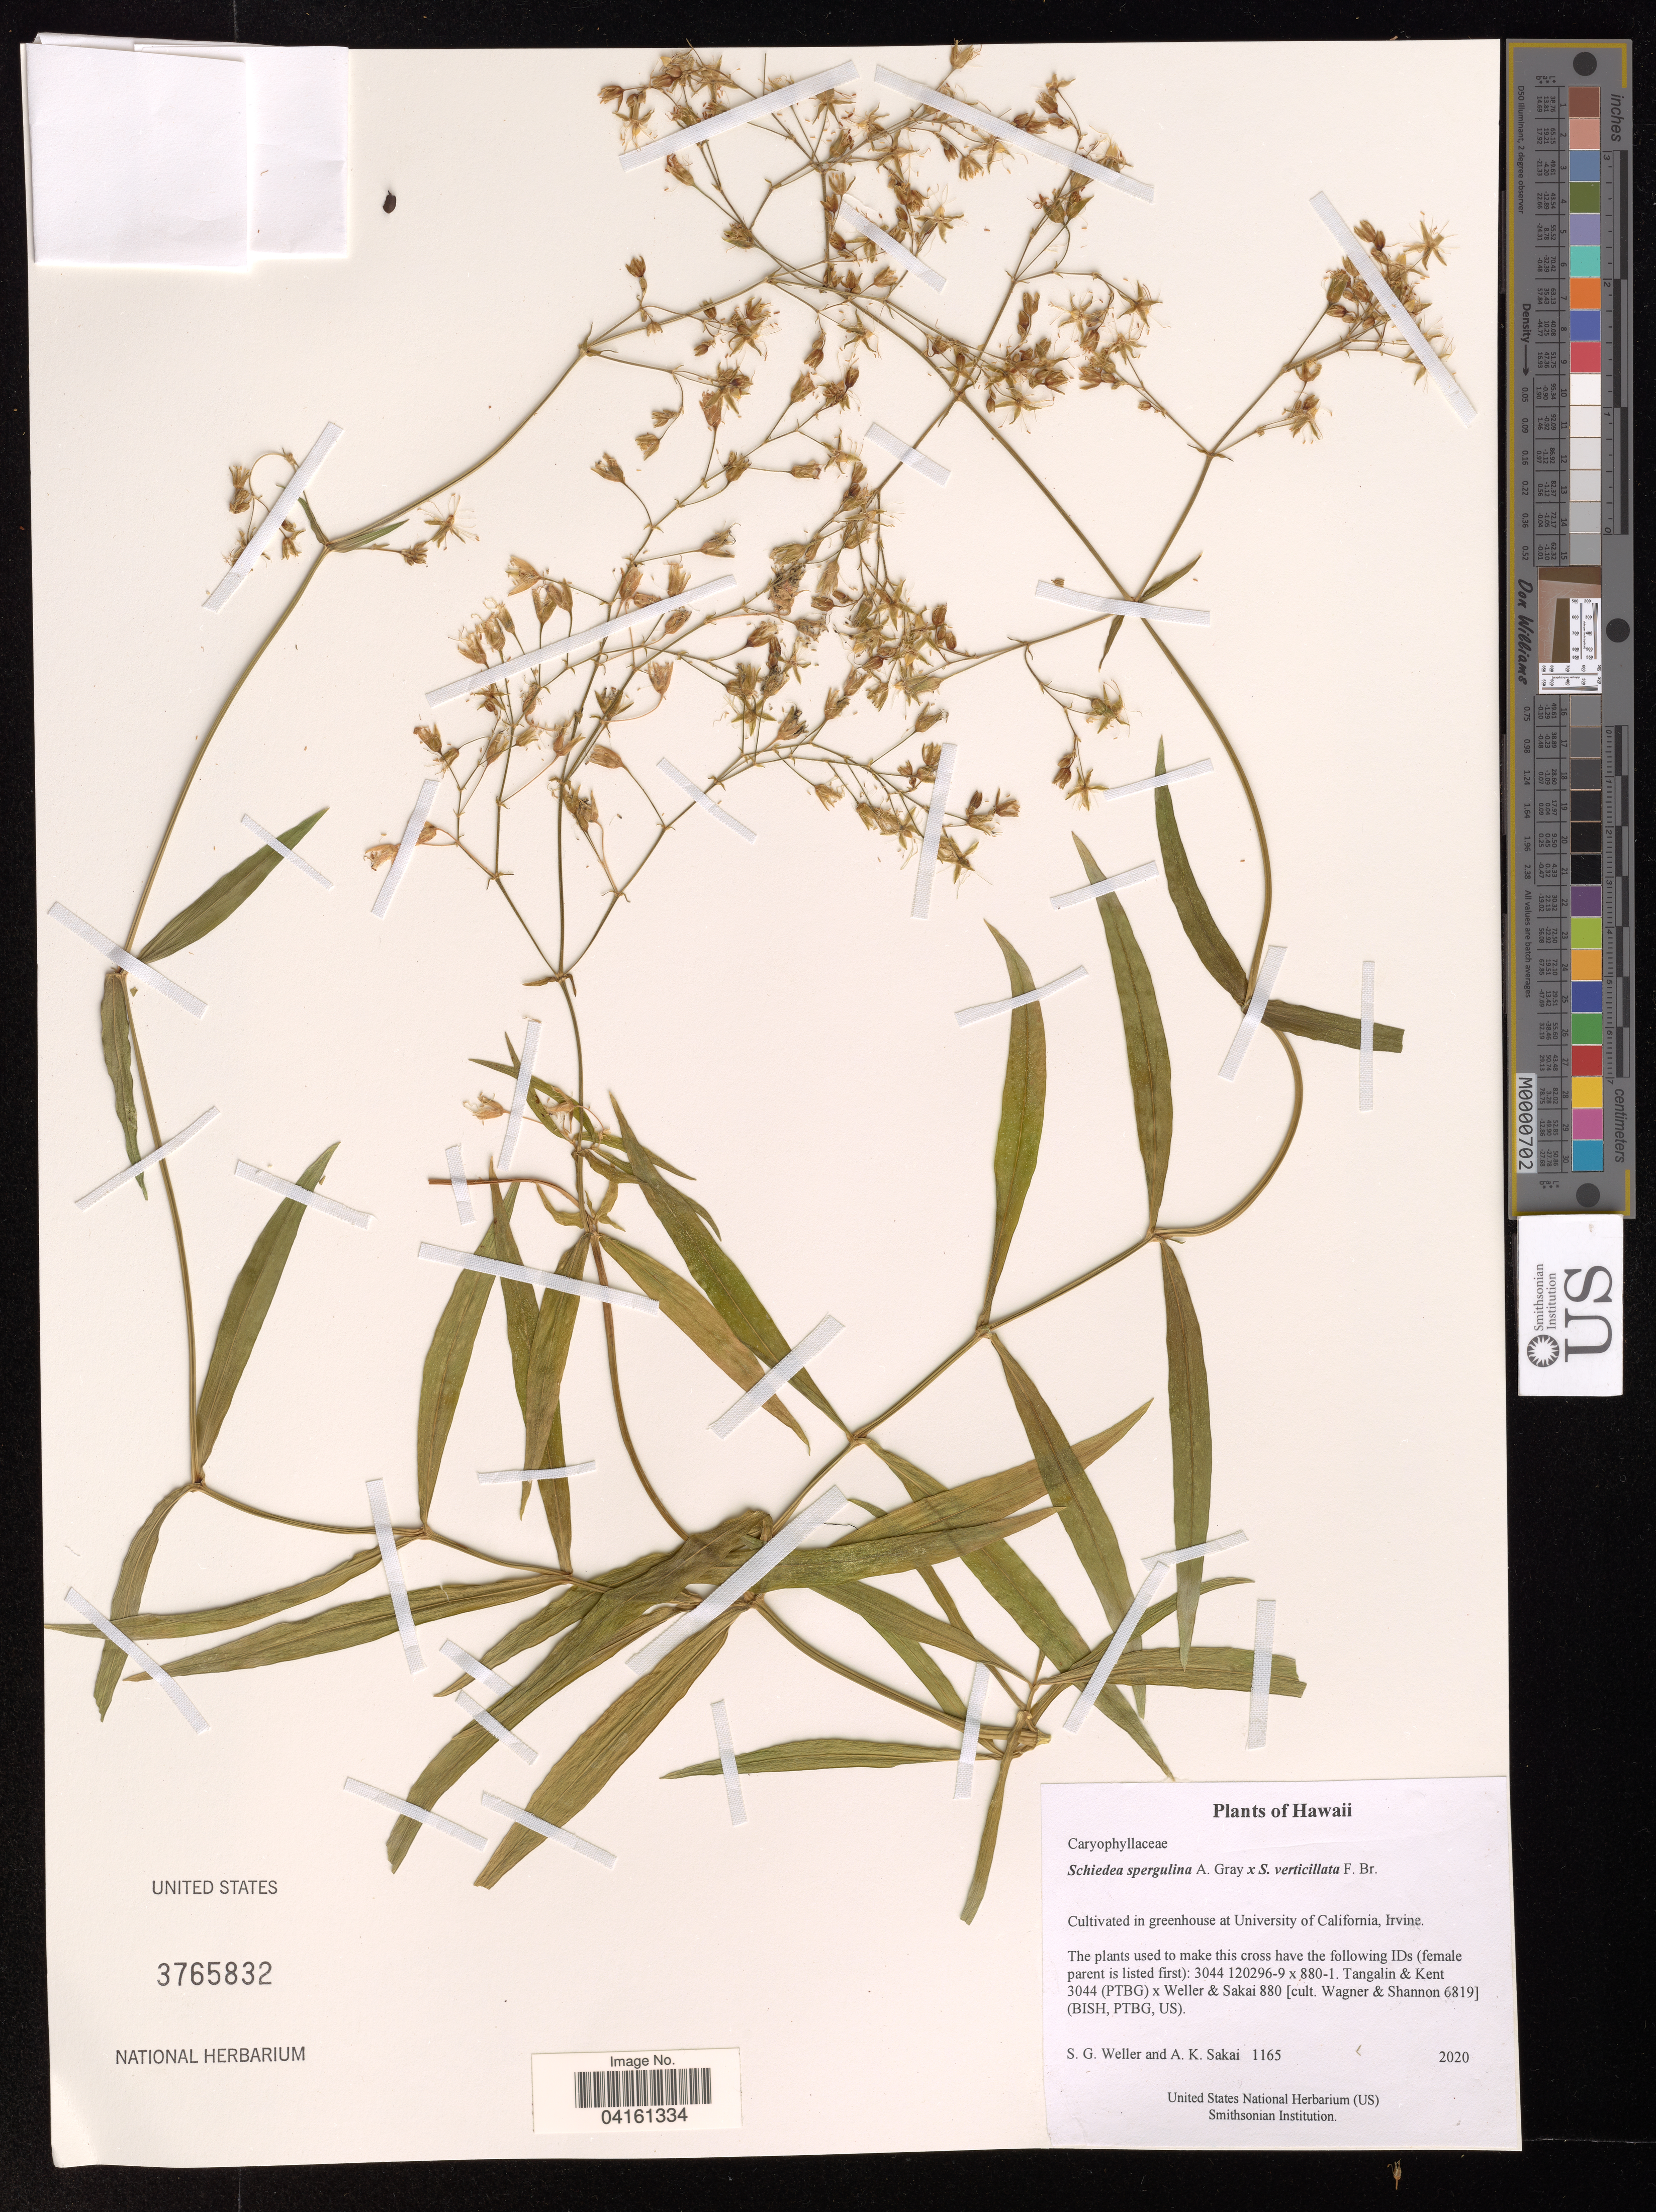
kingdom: Plantae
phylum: Tracheophyta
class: Magnoliopsida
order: Caryophyllales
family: Caryophyllaceae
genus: Schiedea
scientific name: Schiedea spergulina x S. verticillata F. Br. in Christoph. & Caum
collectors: S. G. Weller & A. Sakai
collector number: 1165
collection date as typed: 2020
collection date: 2020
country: United States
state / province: California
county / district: Orange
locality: Cultivated in greenhouse at University of California, Irvine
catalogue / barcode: US 3765832